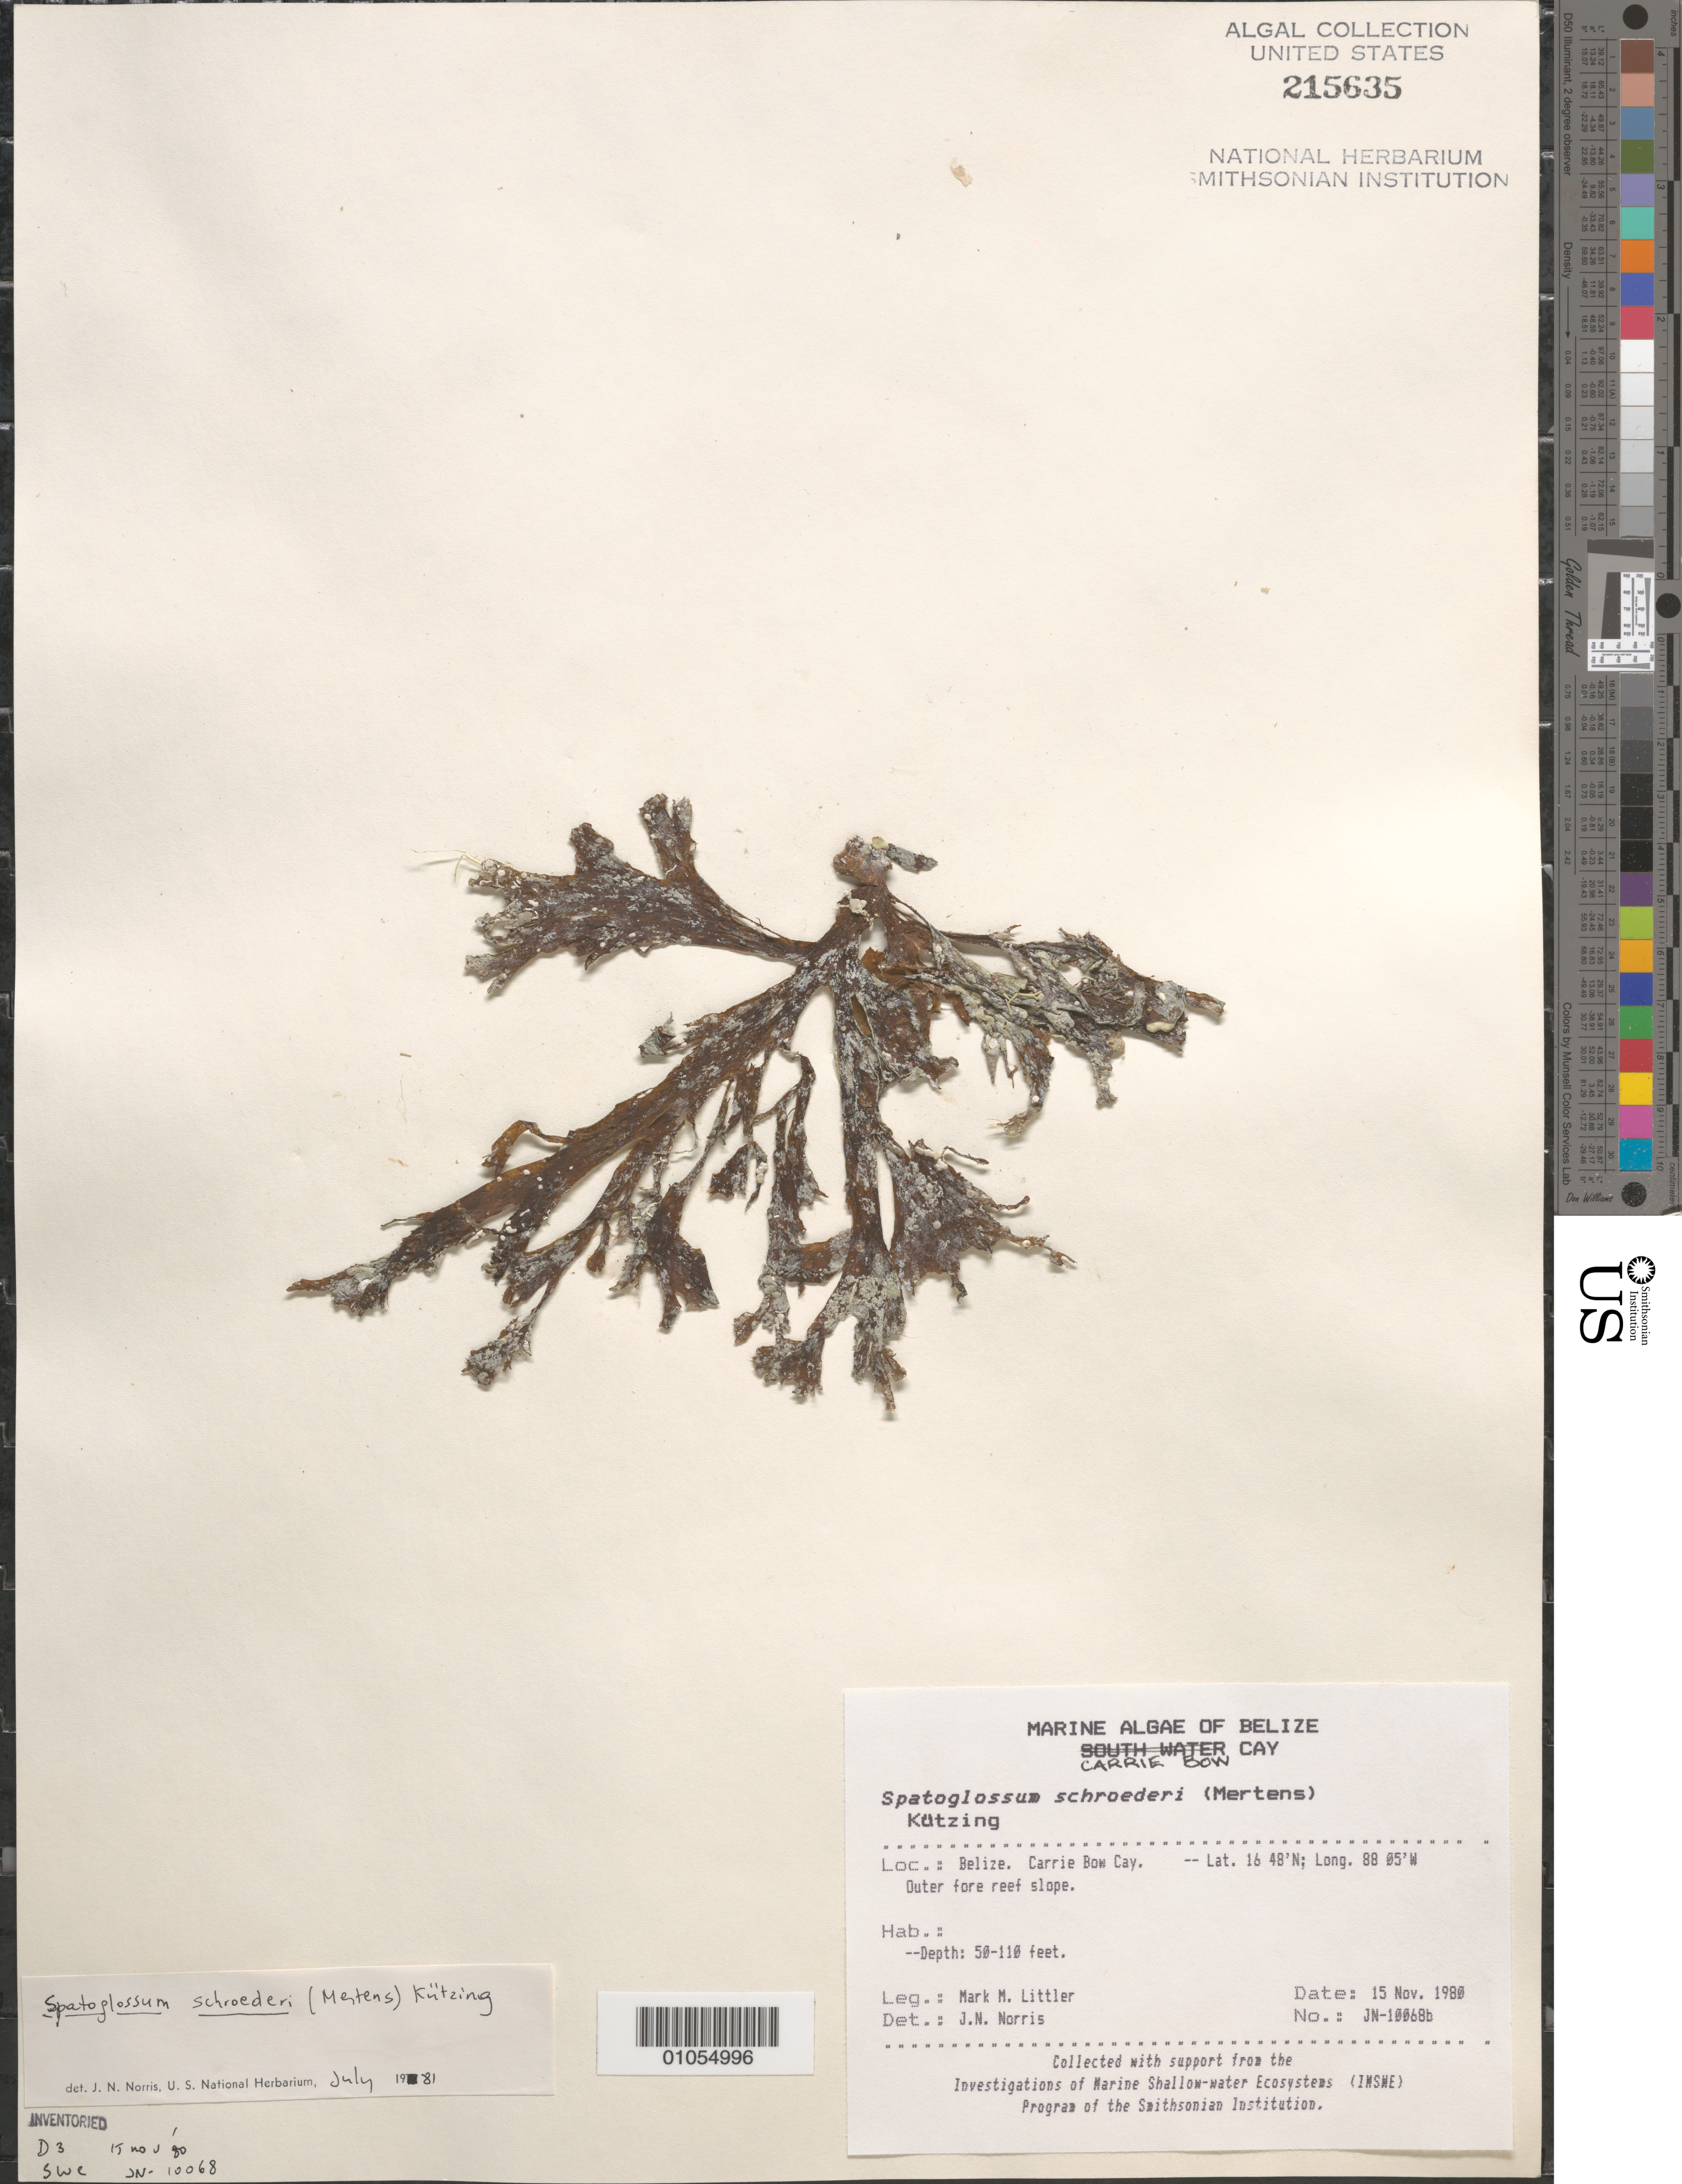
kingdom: Chromista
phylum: Ochrophyta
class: Phaeophyceae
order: Dictyotales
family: Dictyotaceae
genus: Spatoglossum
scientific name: Spatoglossum schroederi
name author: (C. Agardh) Kütz.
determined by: Norris, James N.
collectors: M. M. Littler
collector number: JN-10068B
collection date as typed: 15 Nov 1980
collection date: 1980-11-15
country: Belize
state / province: Stann Creek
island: Carrie Bow Cay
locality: Outer fore reef slope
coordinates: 16 48'N, 88 05'W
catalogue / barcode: US 215635